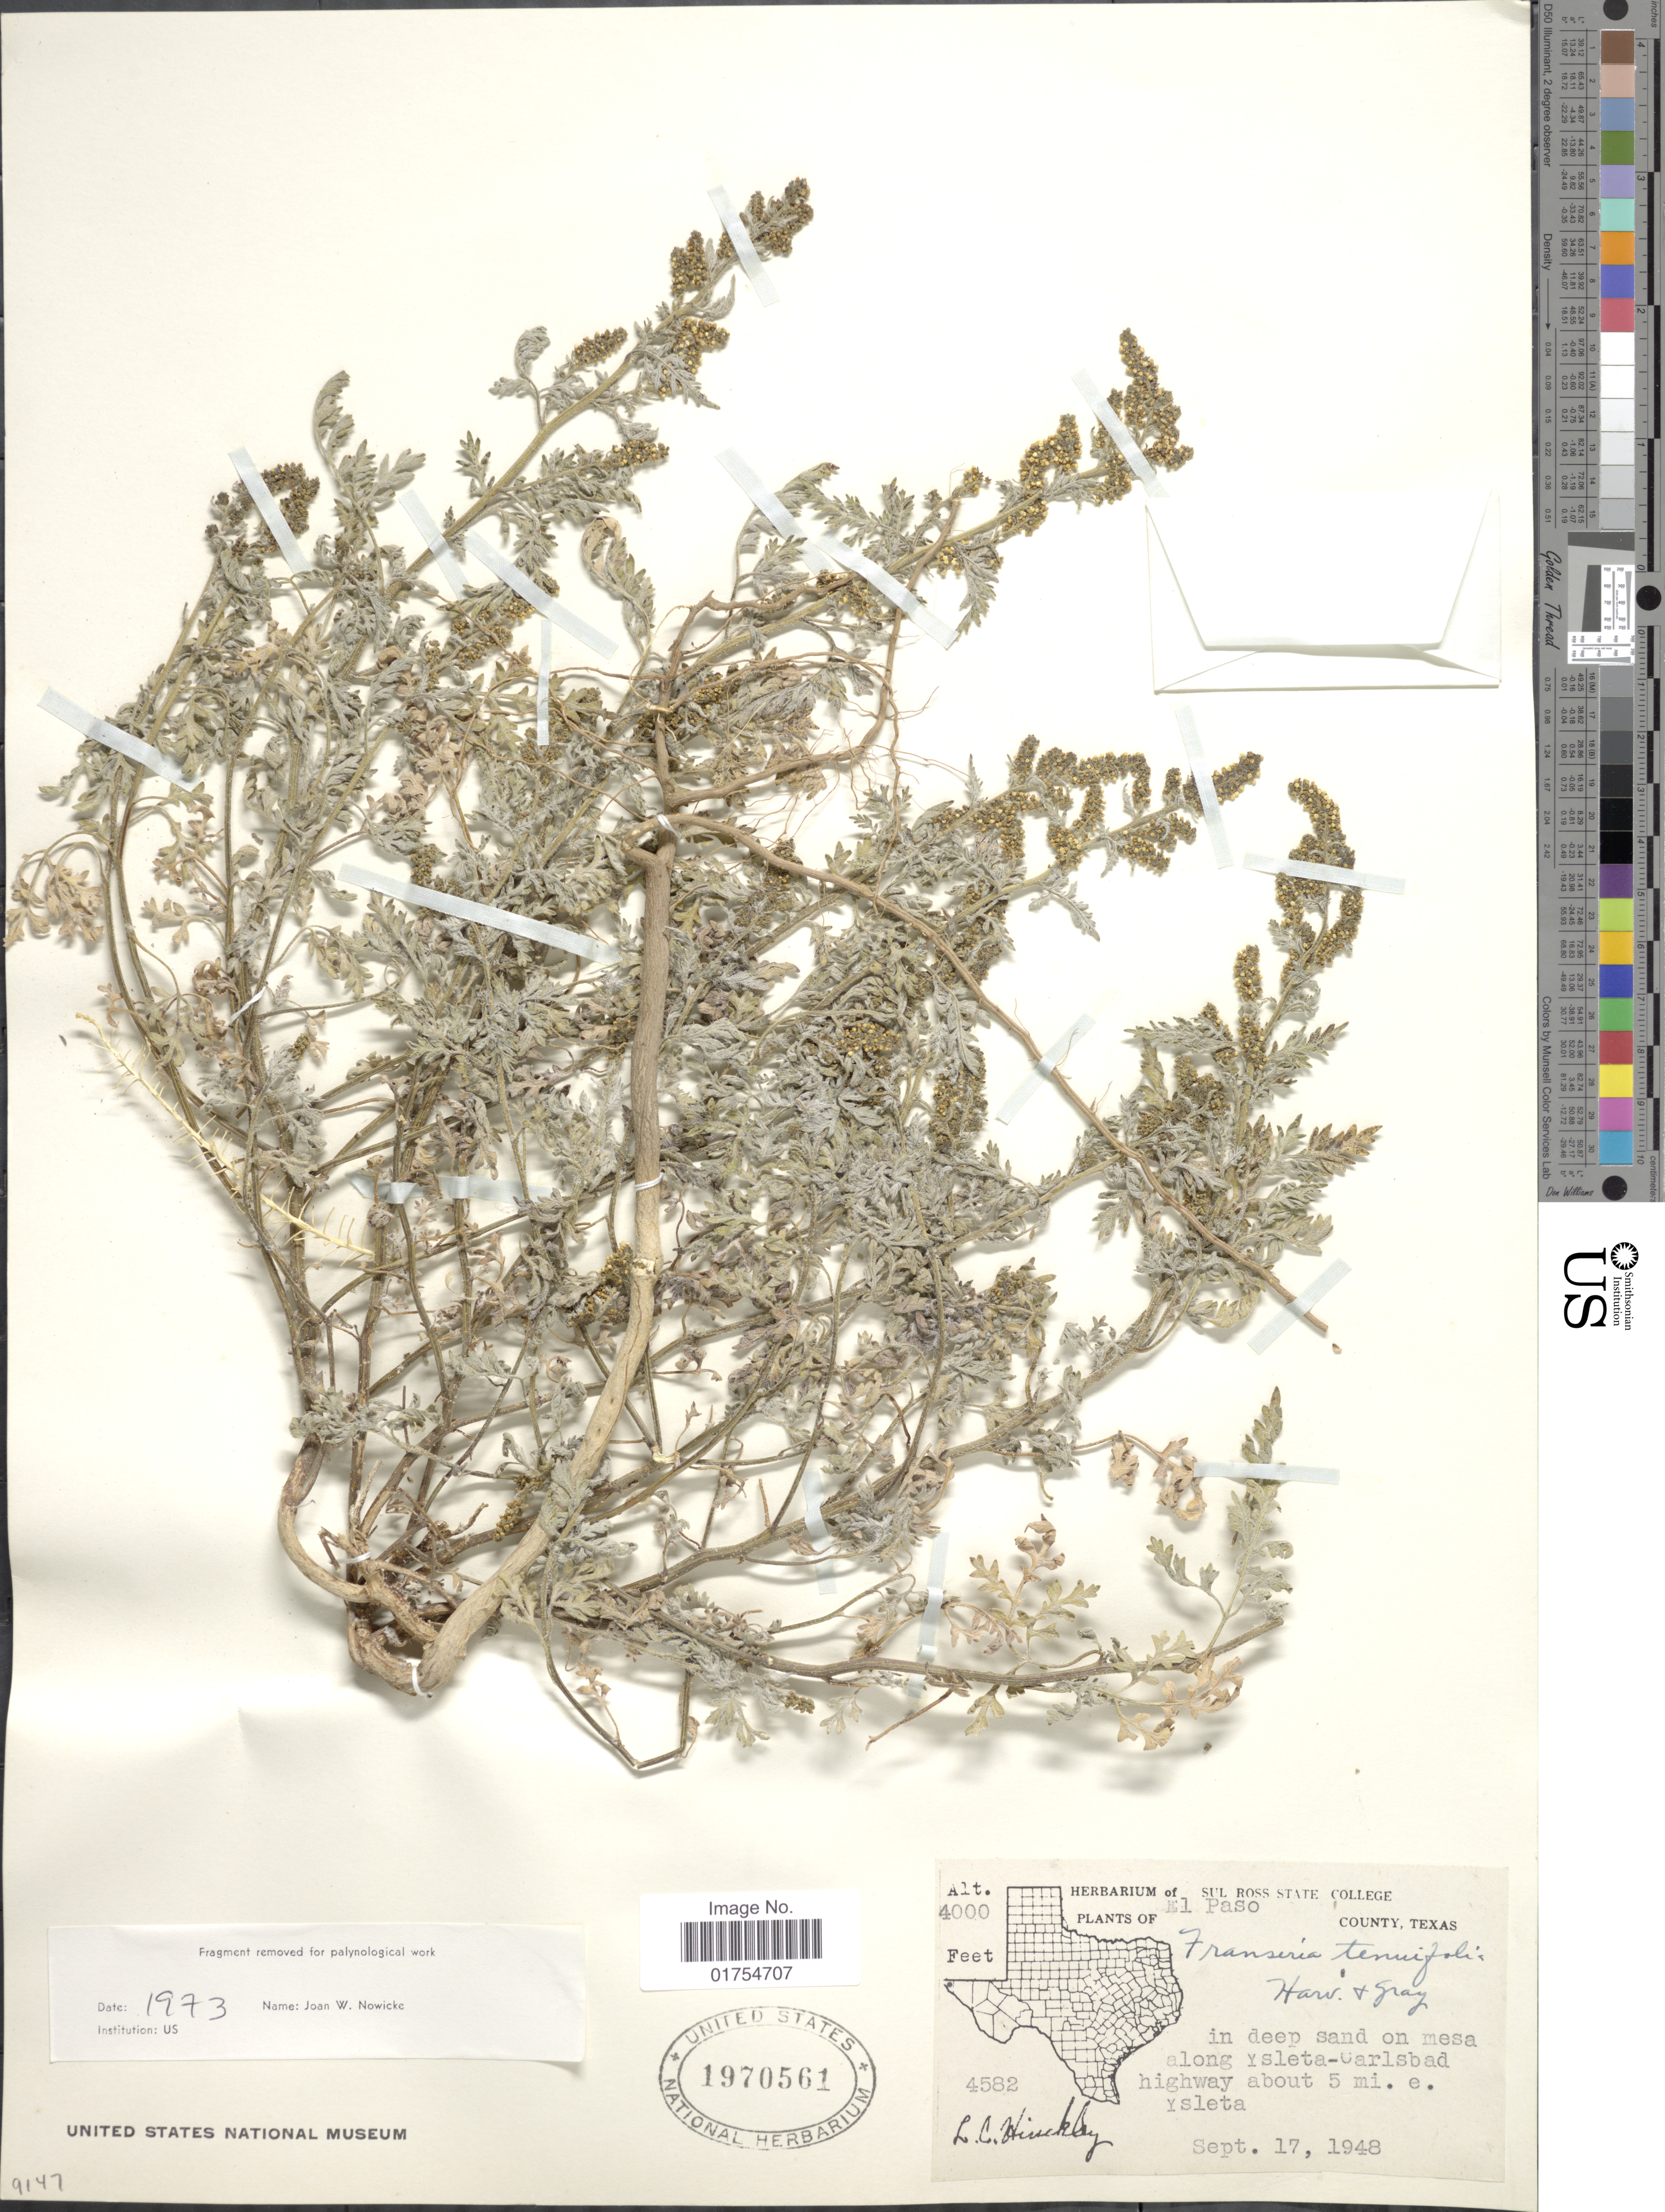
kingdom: Plantae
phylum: Tracheophyta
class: Magnoliopsida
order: Asterales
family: Asteraceae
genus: Franseria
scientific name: Franseria tenuifolia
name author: Harv. & A. Gray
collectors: L. Hinckley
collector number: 4582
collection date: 1948-09-17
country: United States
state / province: Texas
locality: El Paso County. Along Ysleta-Carlsbad highway about 5 mi. e. Ysleta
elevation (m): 1219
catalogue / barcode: US 1970561